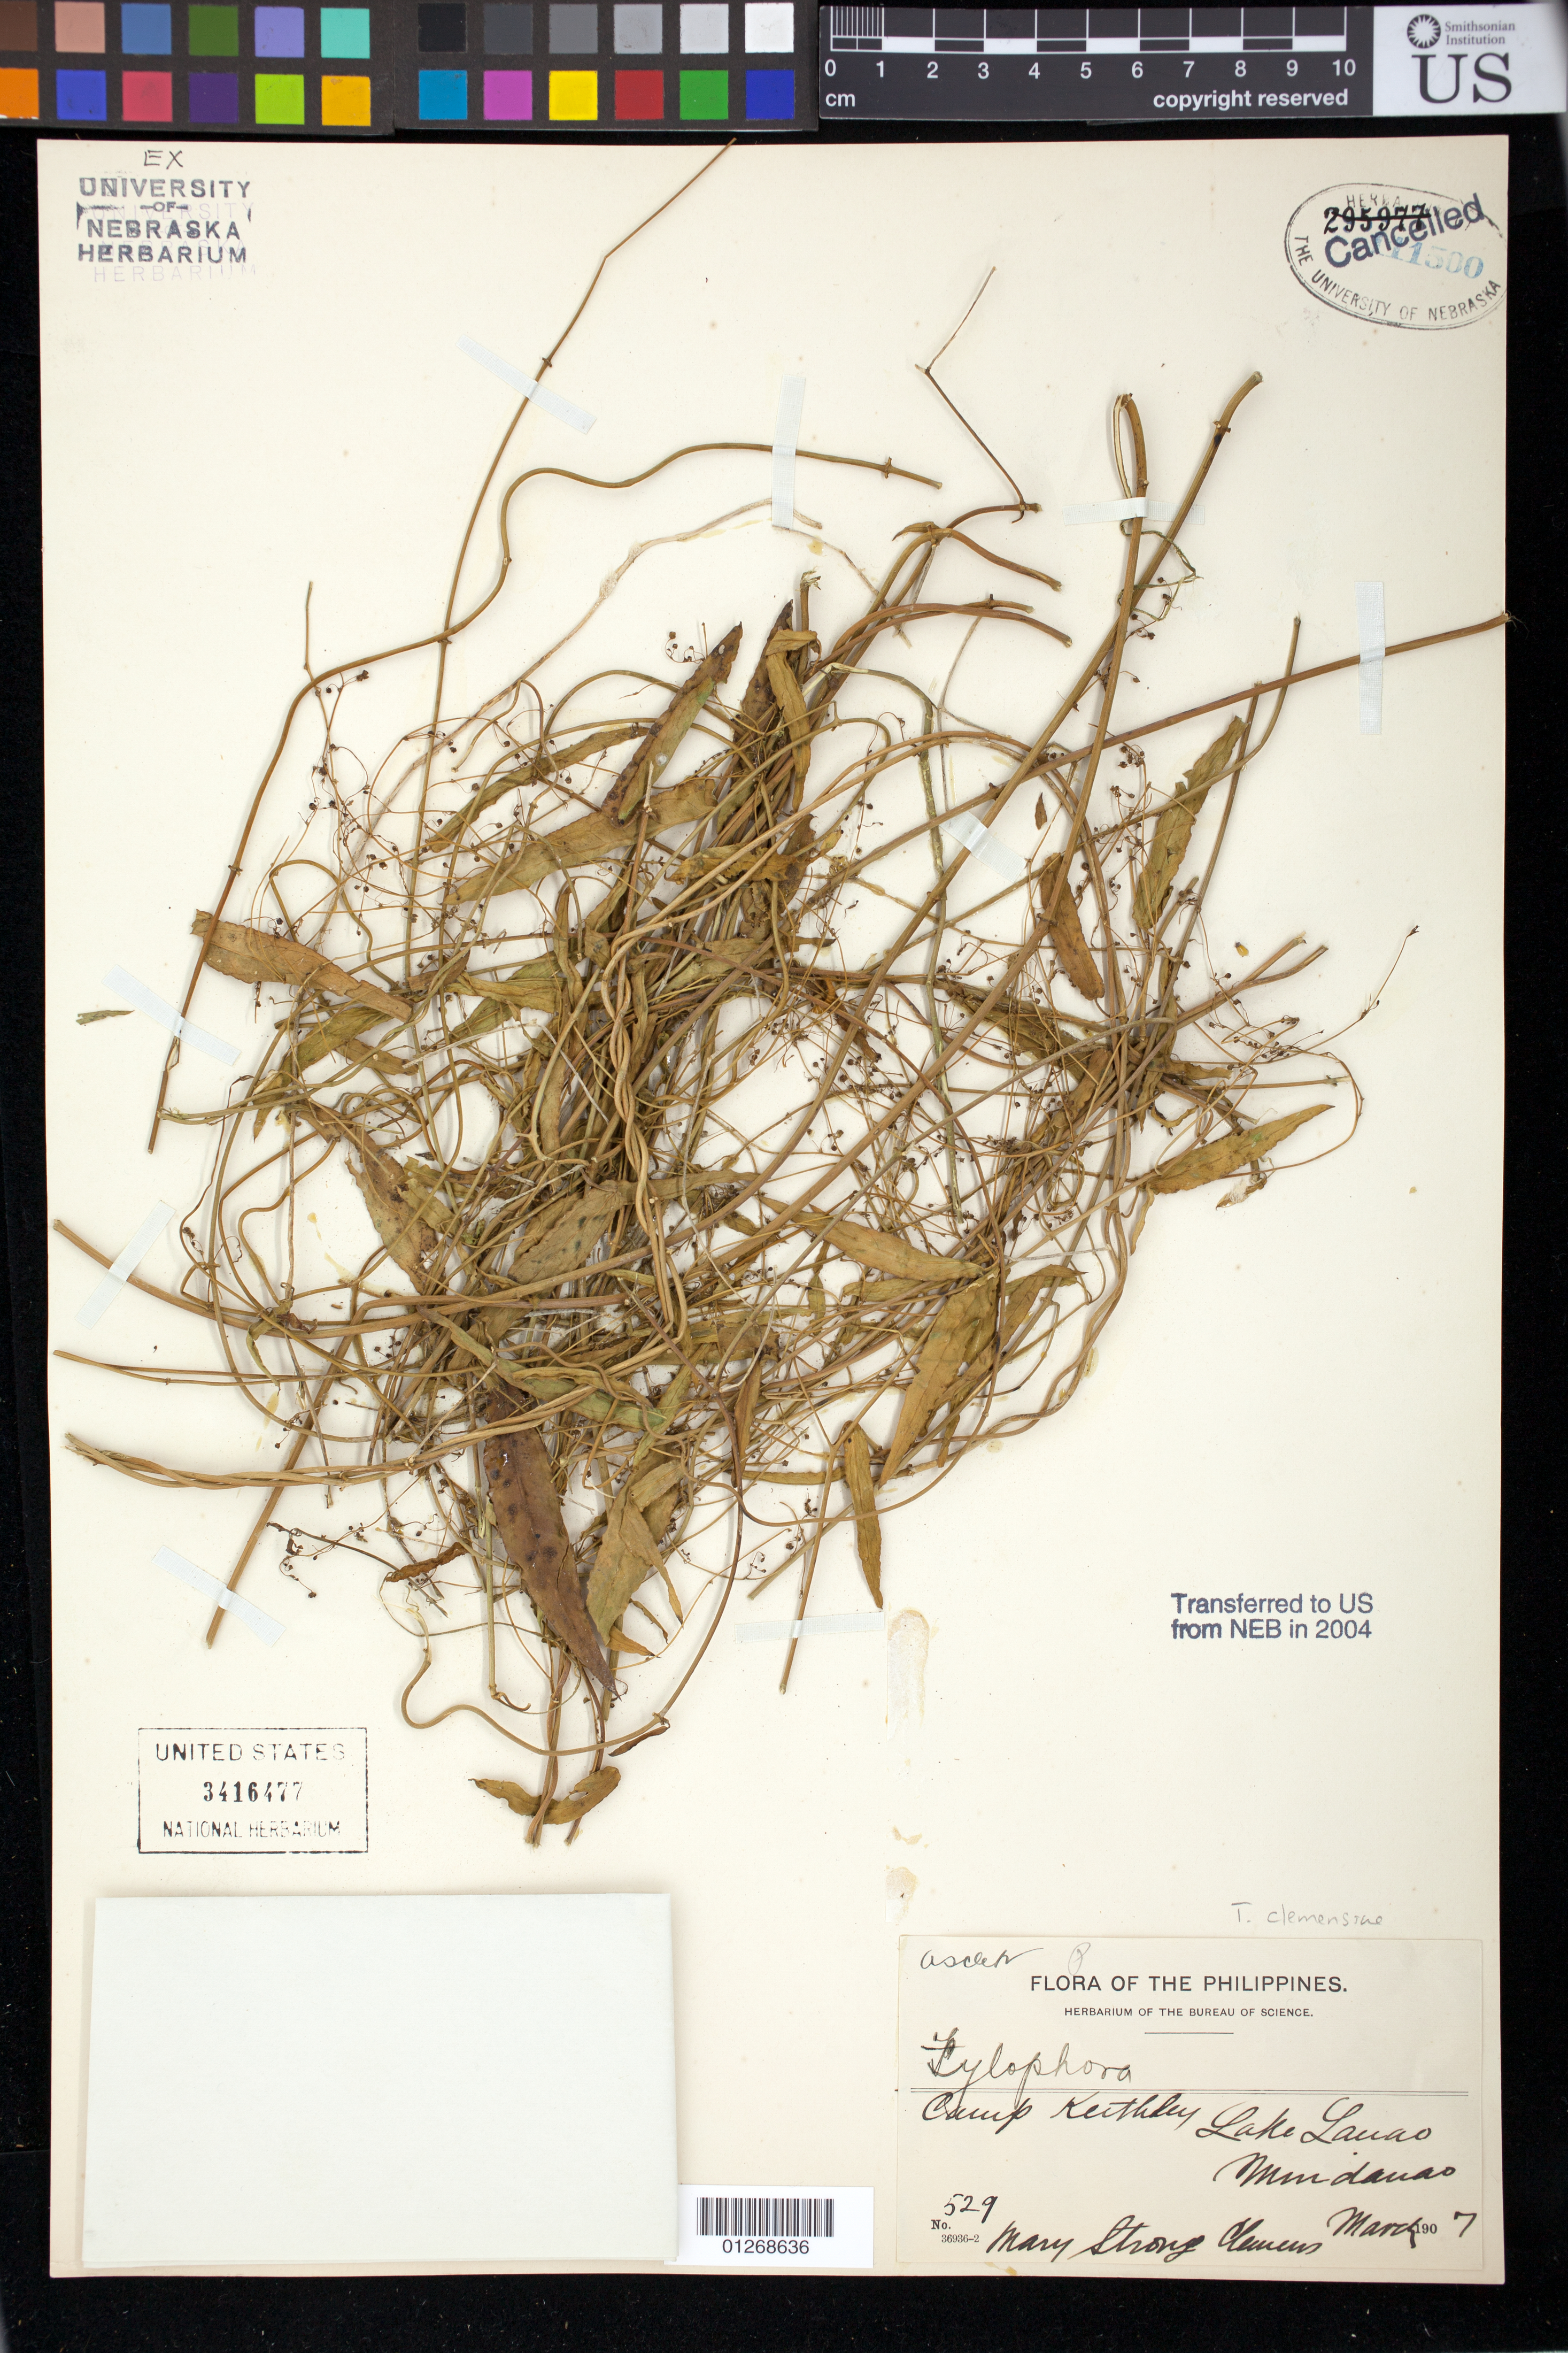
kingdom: Plantae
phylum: Tracheophyta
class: Magnoliopsida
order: Gentianales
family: Apocynaceae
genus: Tylophora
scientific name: Tylophora clemensiae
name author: Schltr.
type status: Type Collection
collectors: M. S. Clemens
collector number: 529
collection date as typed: Mar 1907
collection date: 1907-03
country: Philippines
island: Mindanao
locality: Camp Keithley, Lake Lanao, Mindanao.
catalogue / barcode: US 3416477